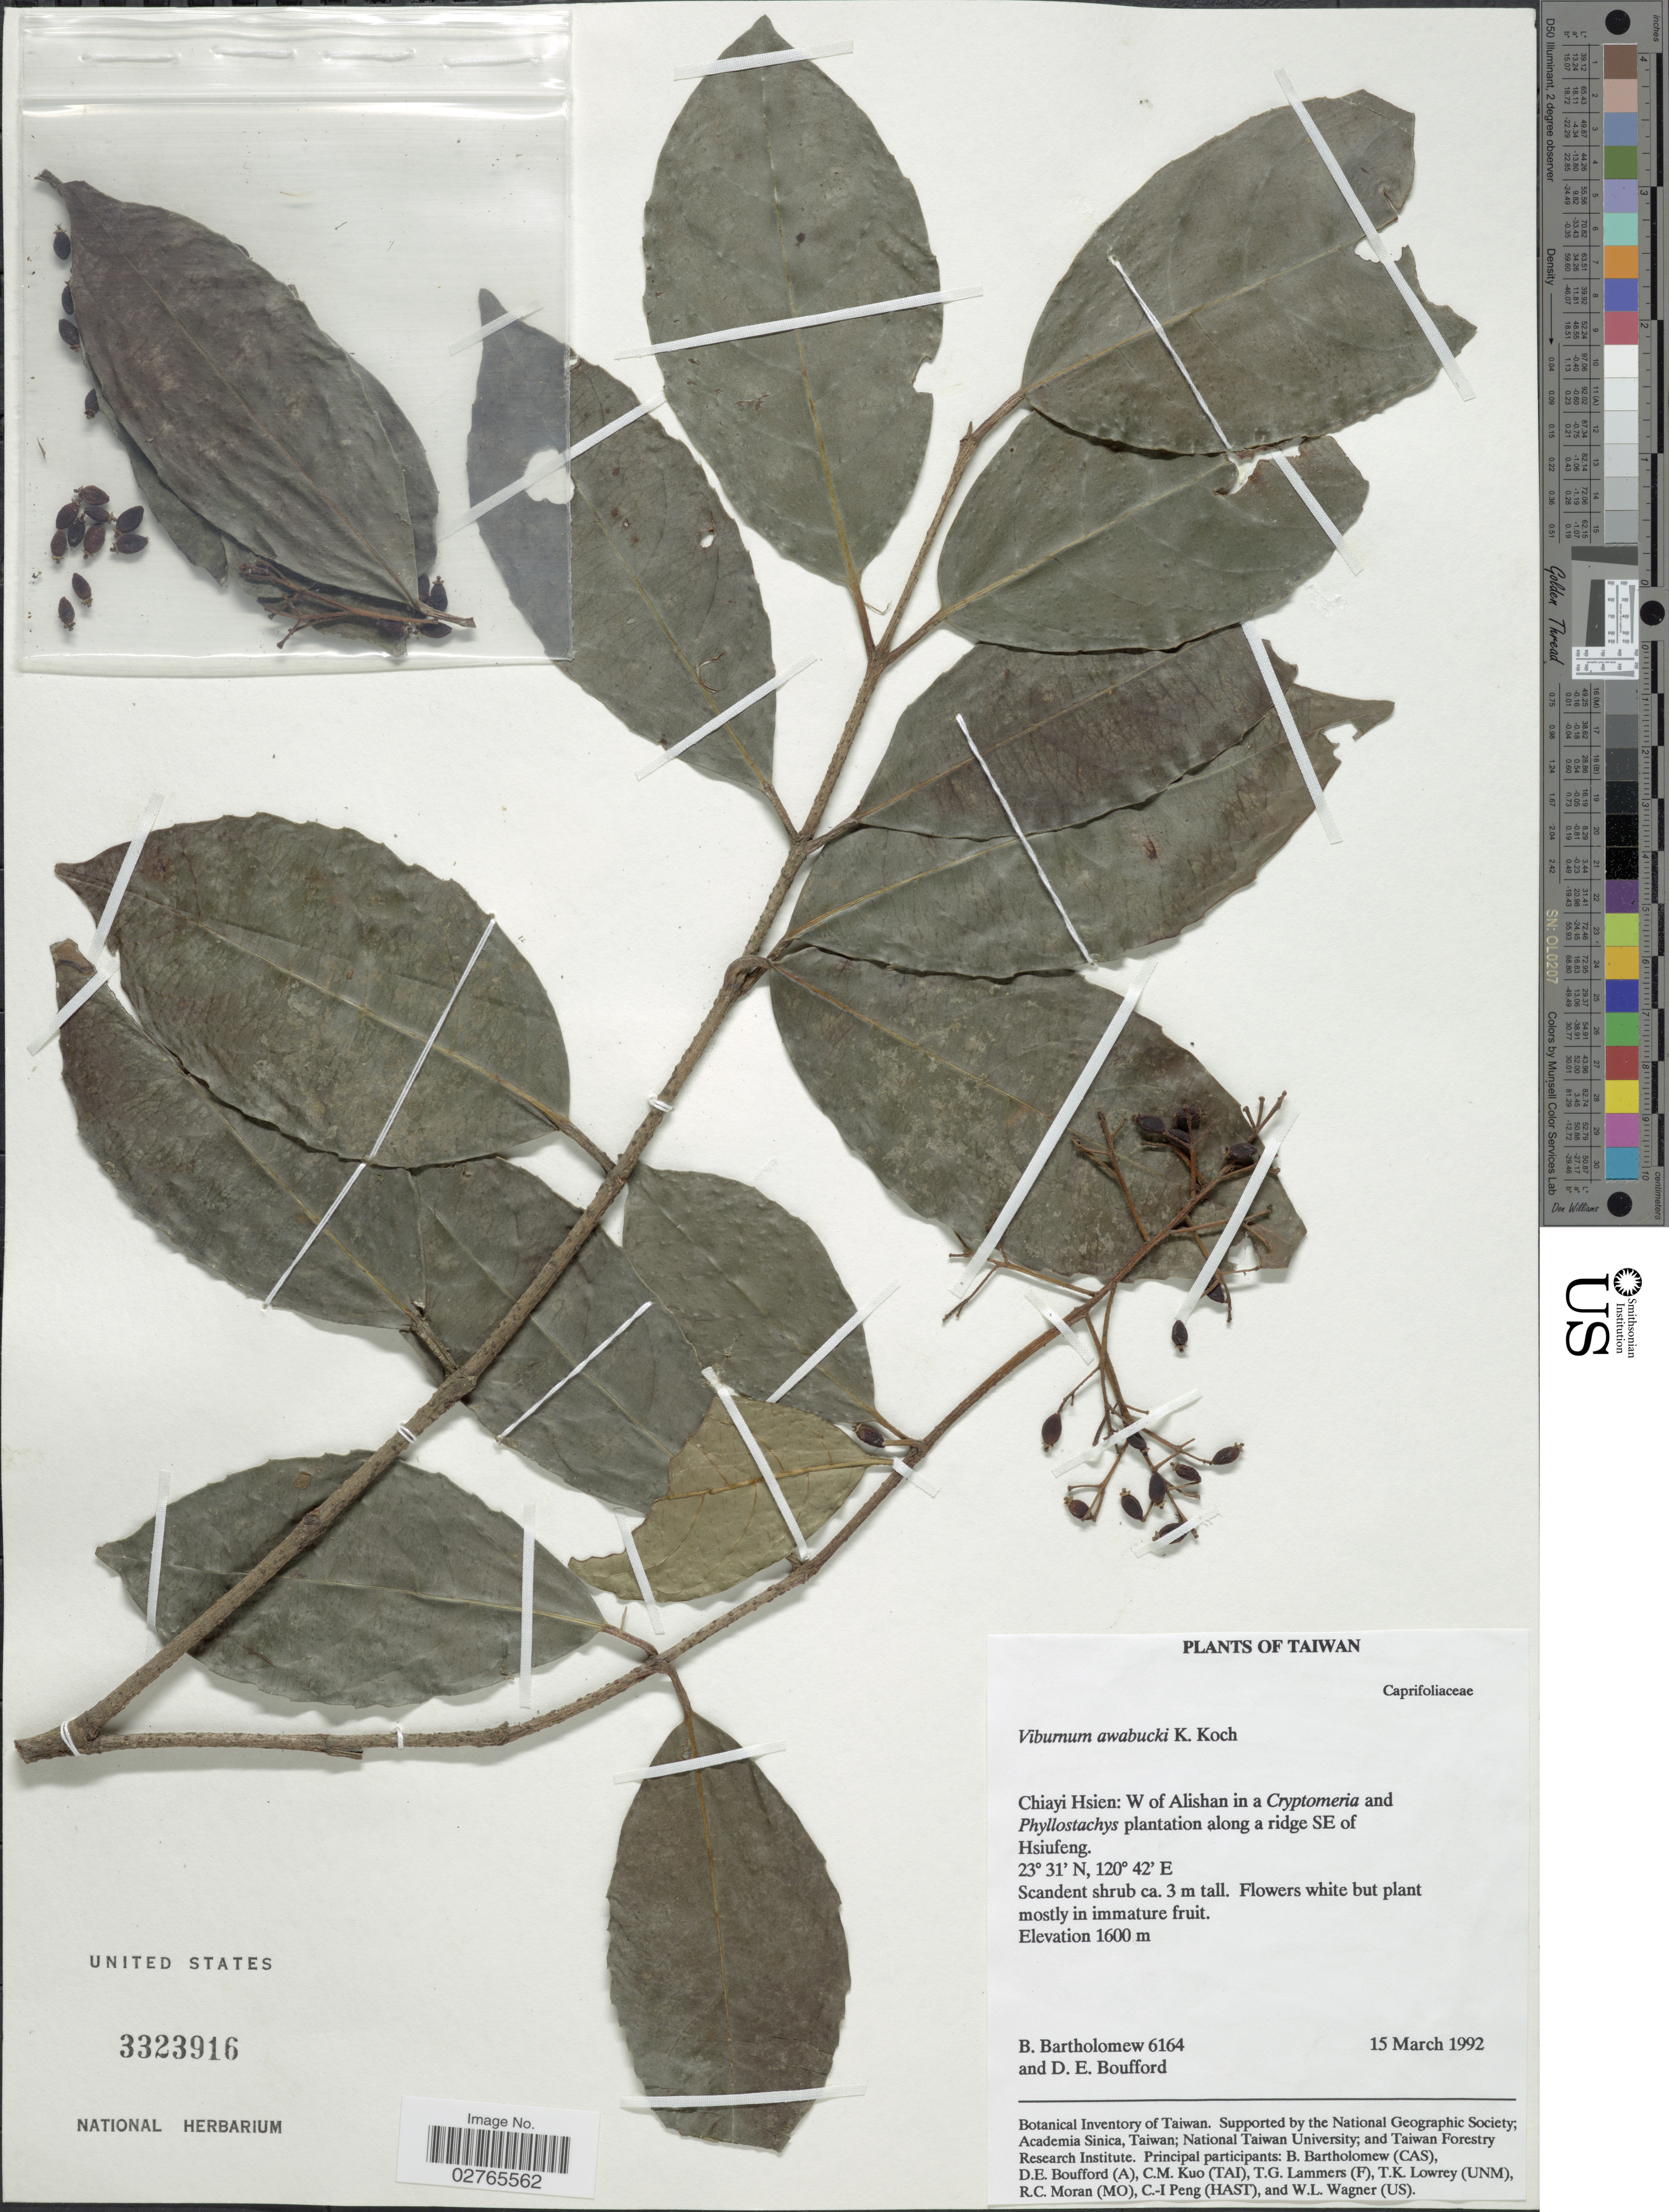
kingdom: Plantae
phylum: Tracheophyta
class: Magnoliopsida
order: Dipsacales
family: Viburnaceae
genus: Viburnum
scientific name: Viburnum awabuki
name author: K. Koch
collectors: B. Bartholomew & D. E. Boufford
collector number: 6164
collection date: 1992-03-15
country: Taiwan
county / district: Chiayi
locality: Chiayi Hsien: W of Alishan in a Cryptomeria and Phyllostrachys plantation along a ridge SE of Hsiufeng.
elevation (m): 1600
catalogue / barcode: US 3323916